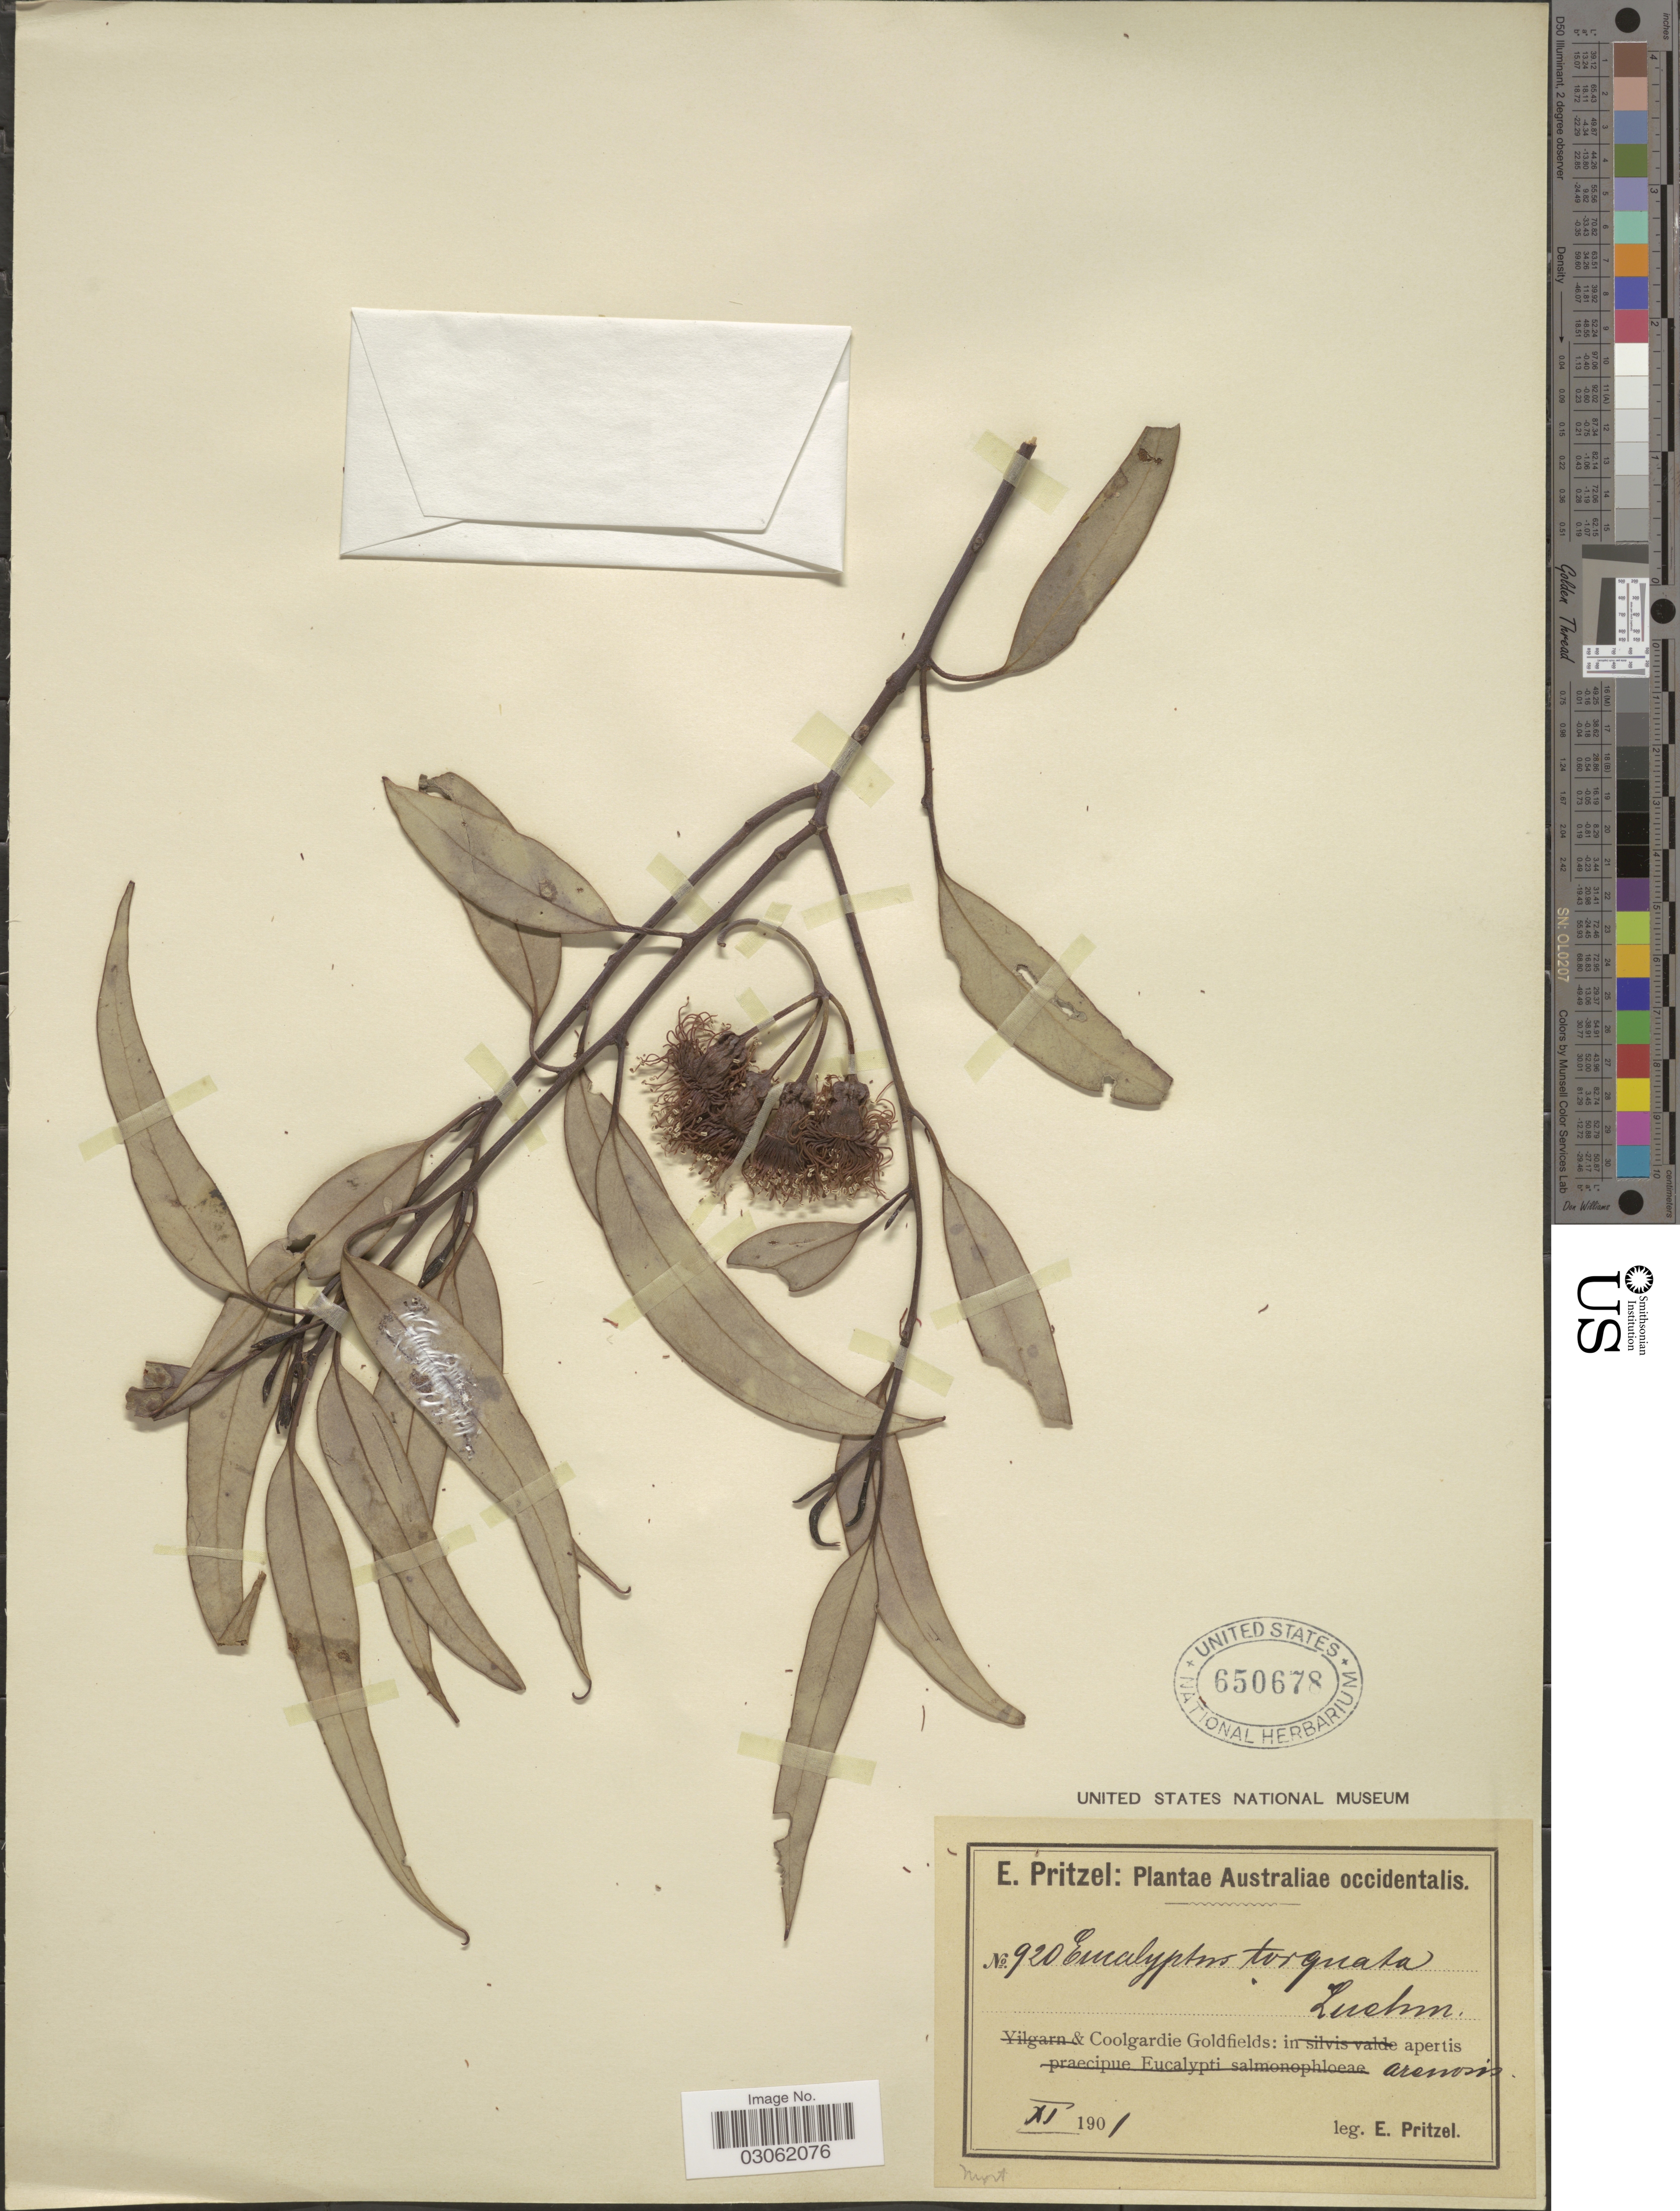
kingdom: Plantae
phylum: Tracheophyta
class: Magnoliopsida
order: Myrtales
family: Myrtaceae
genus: Eucalyptus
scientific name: Eucalyptus torquata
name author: Luehm.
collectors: E. G. Pritzel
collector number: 920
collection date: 1901-11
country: Australia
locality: Australiae occidentalis. Coolgardie Goldfields: apertis arenosis.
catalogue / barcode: US 650678